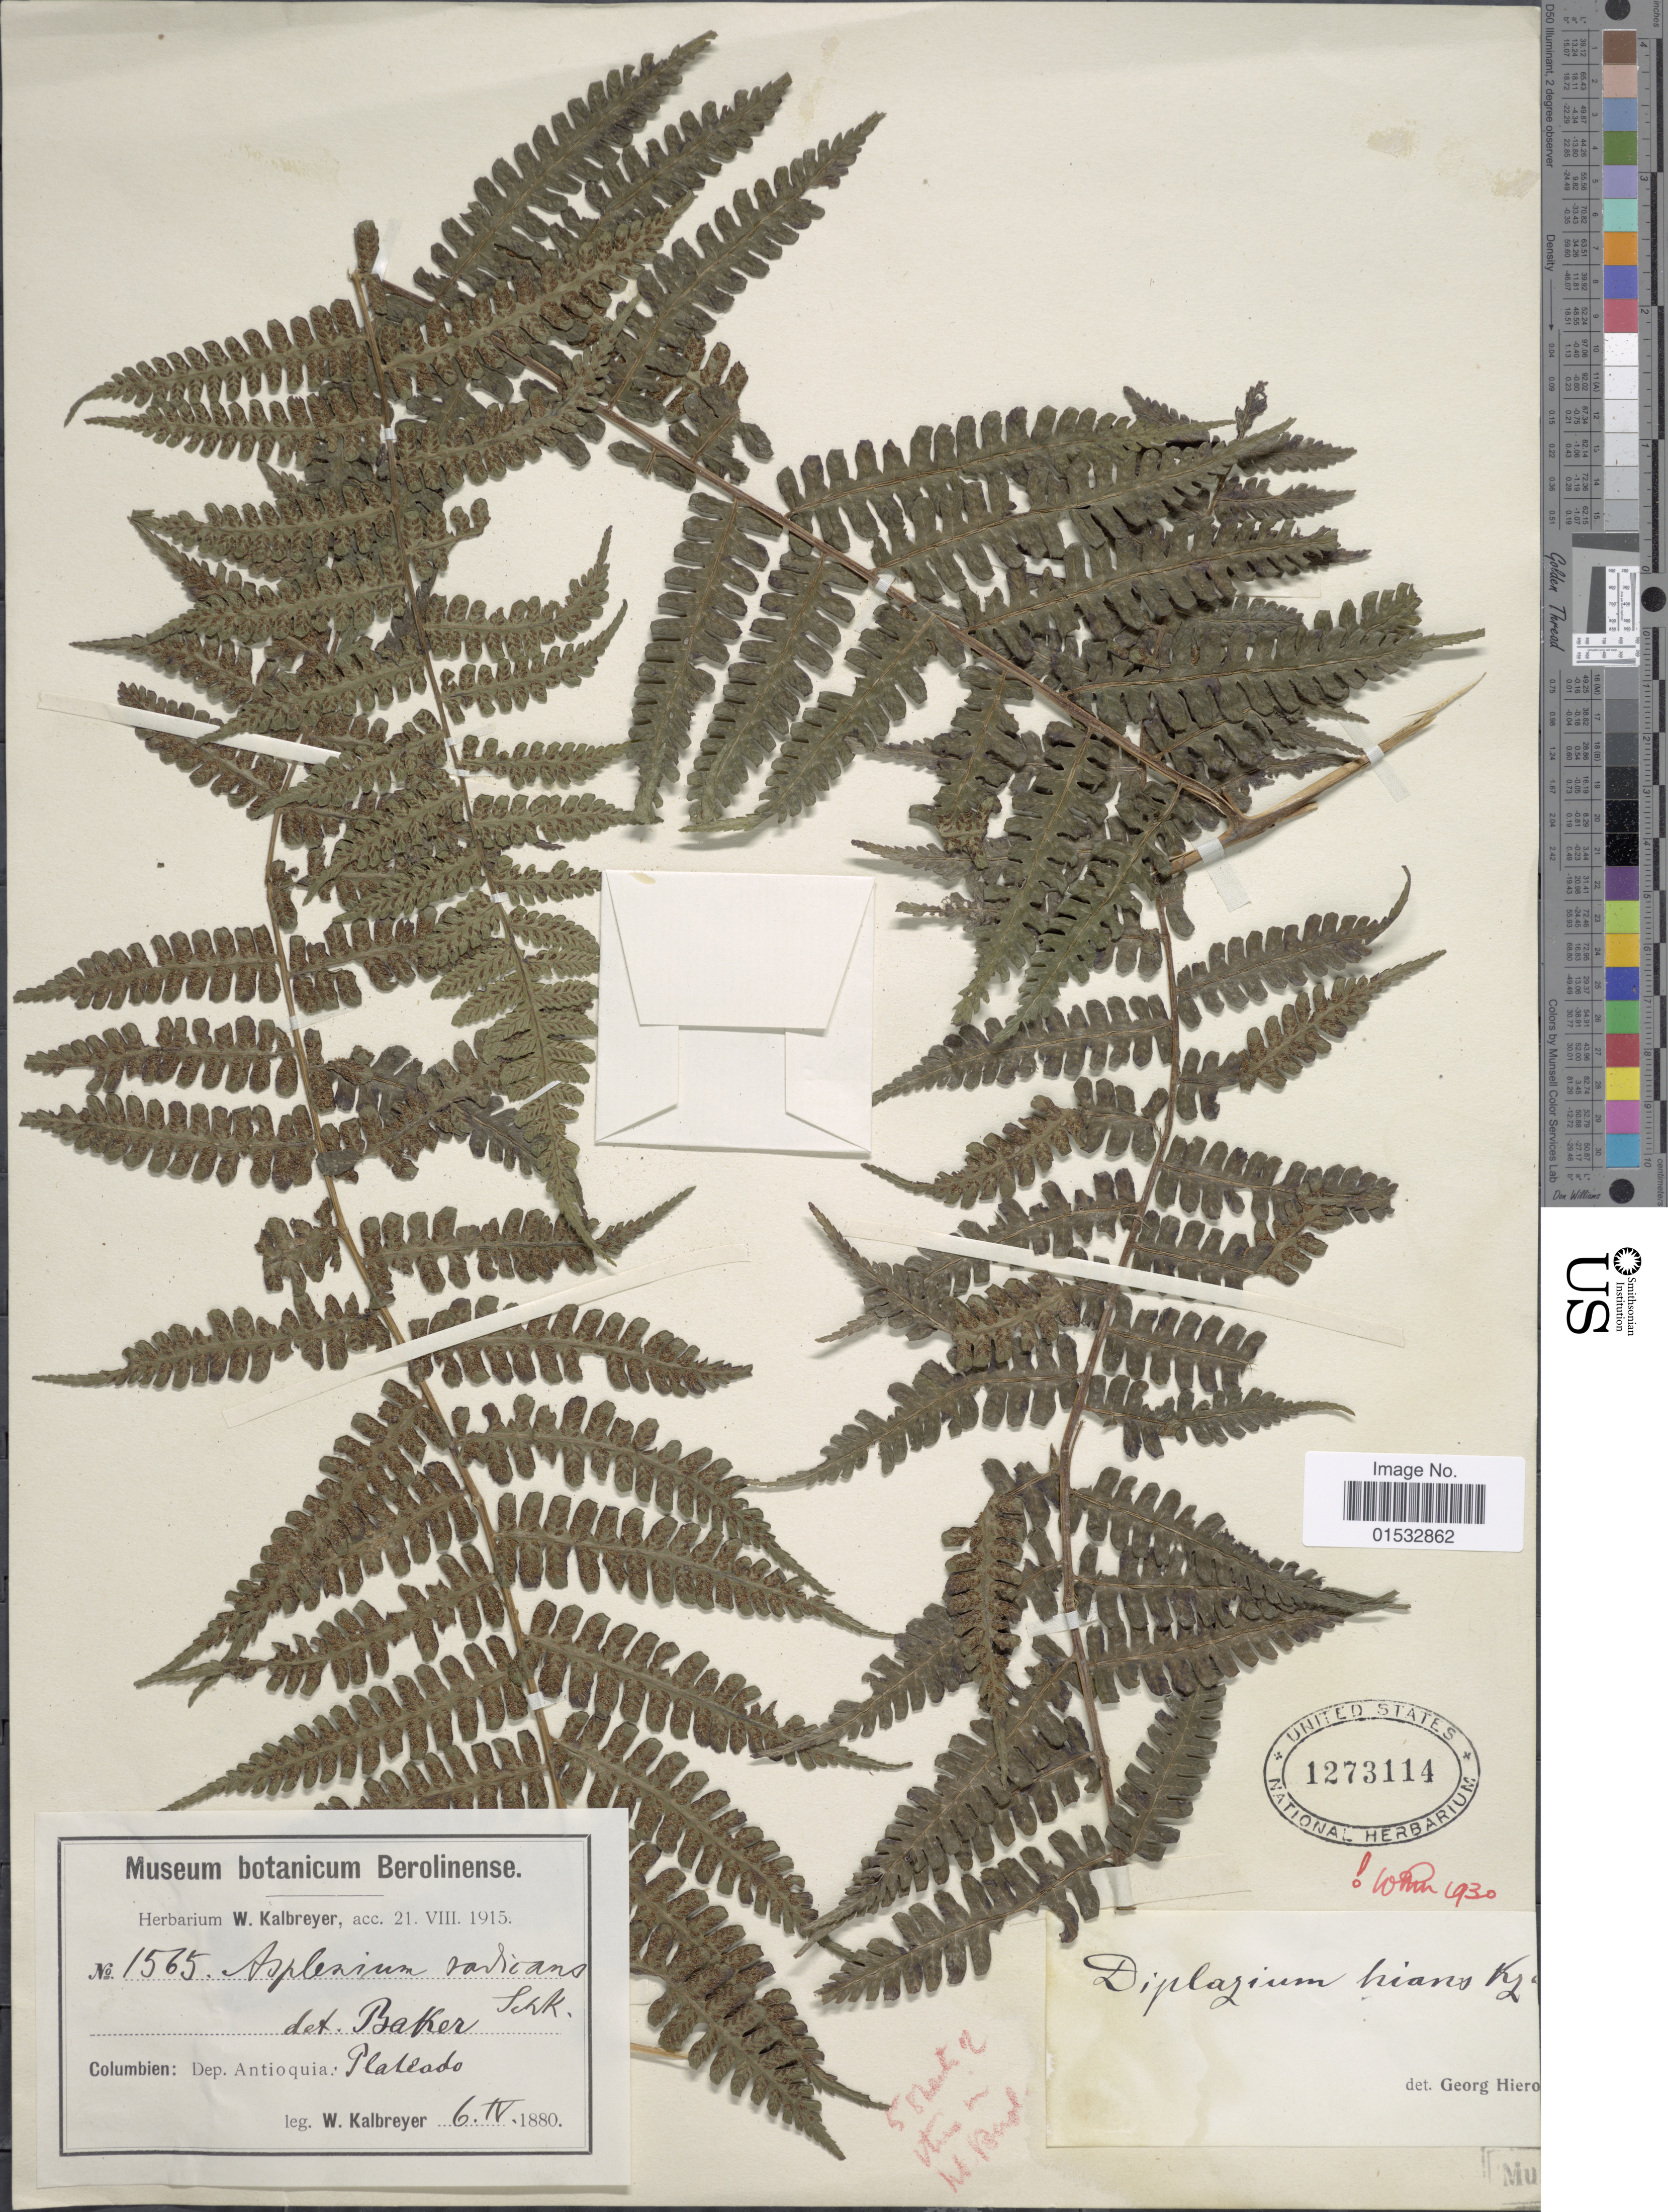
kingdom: Plantae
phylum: Tracheophyta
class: Polypodiopsida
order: Polypodiales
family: Athyriaceae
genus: Diplazium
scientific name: Diplazium hians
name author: Kunze ex Klotzsch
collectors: W. Kalbreyer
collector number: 1565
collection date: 1880-04-06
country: Colombia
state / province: Antioquia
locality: Columbien, Plateado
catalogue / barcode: US 1273114